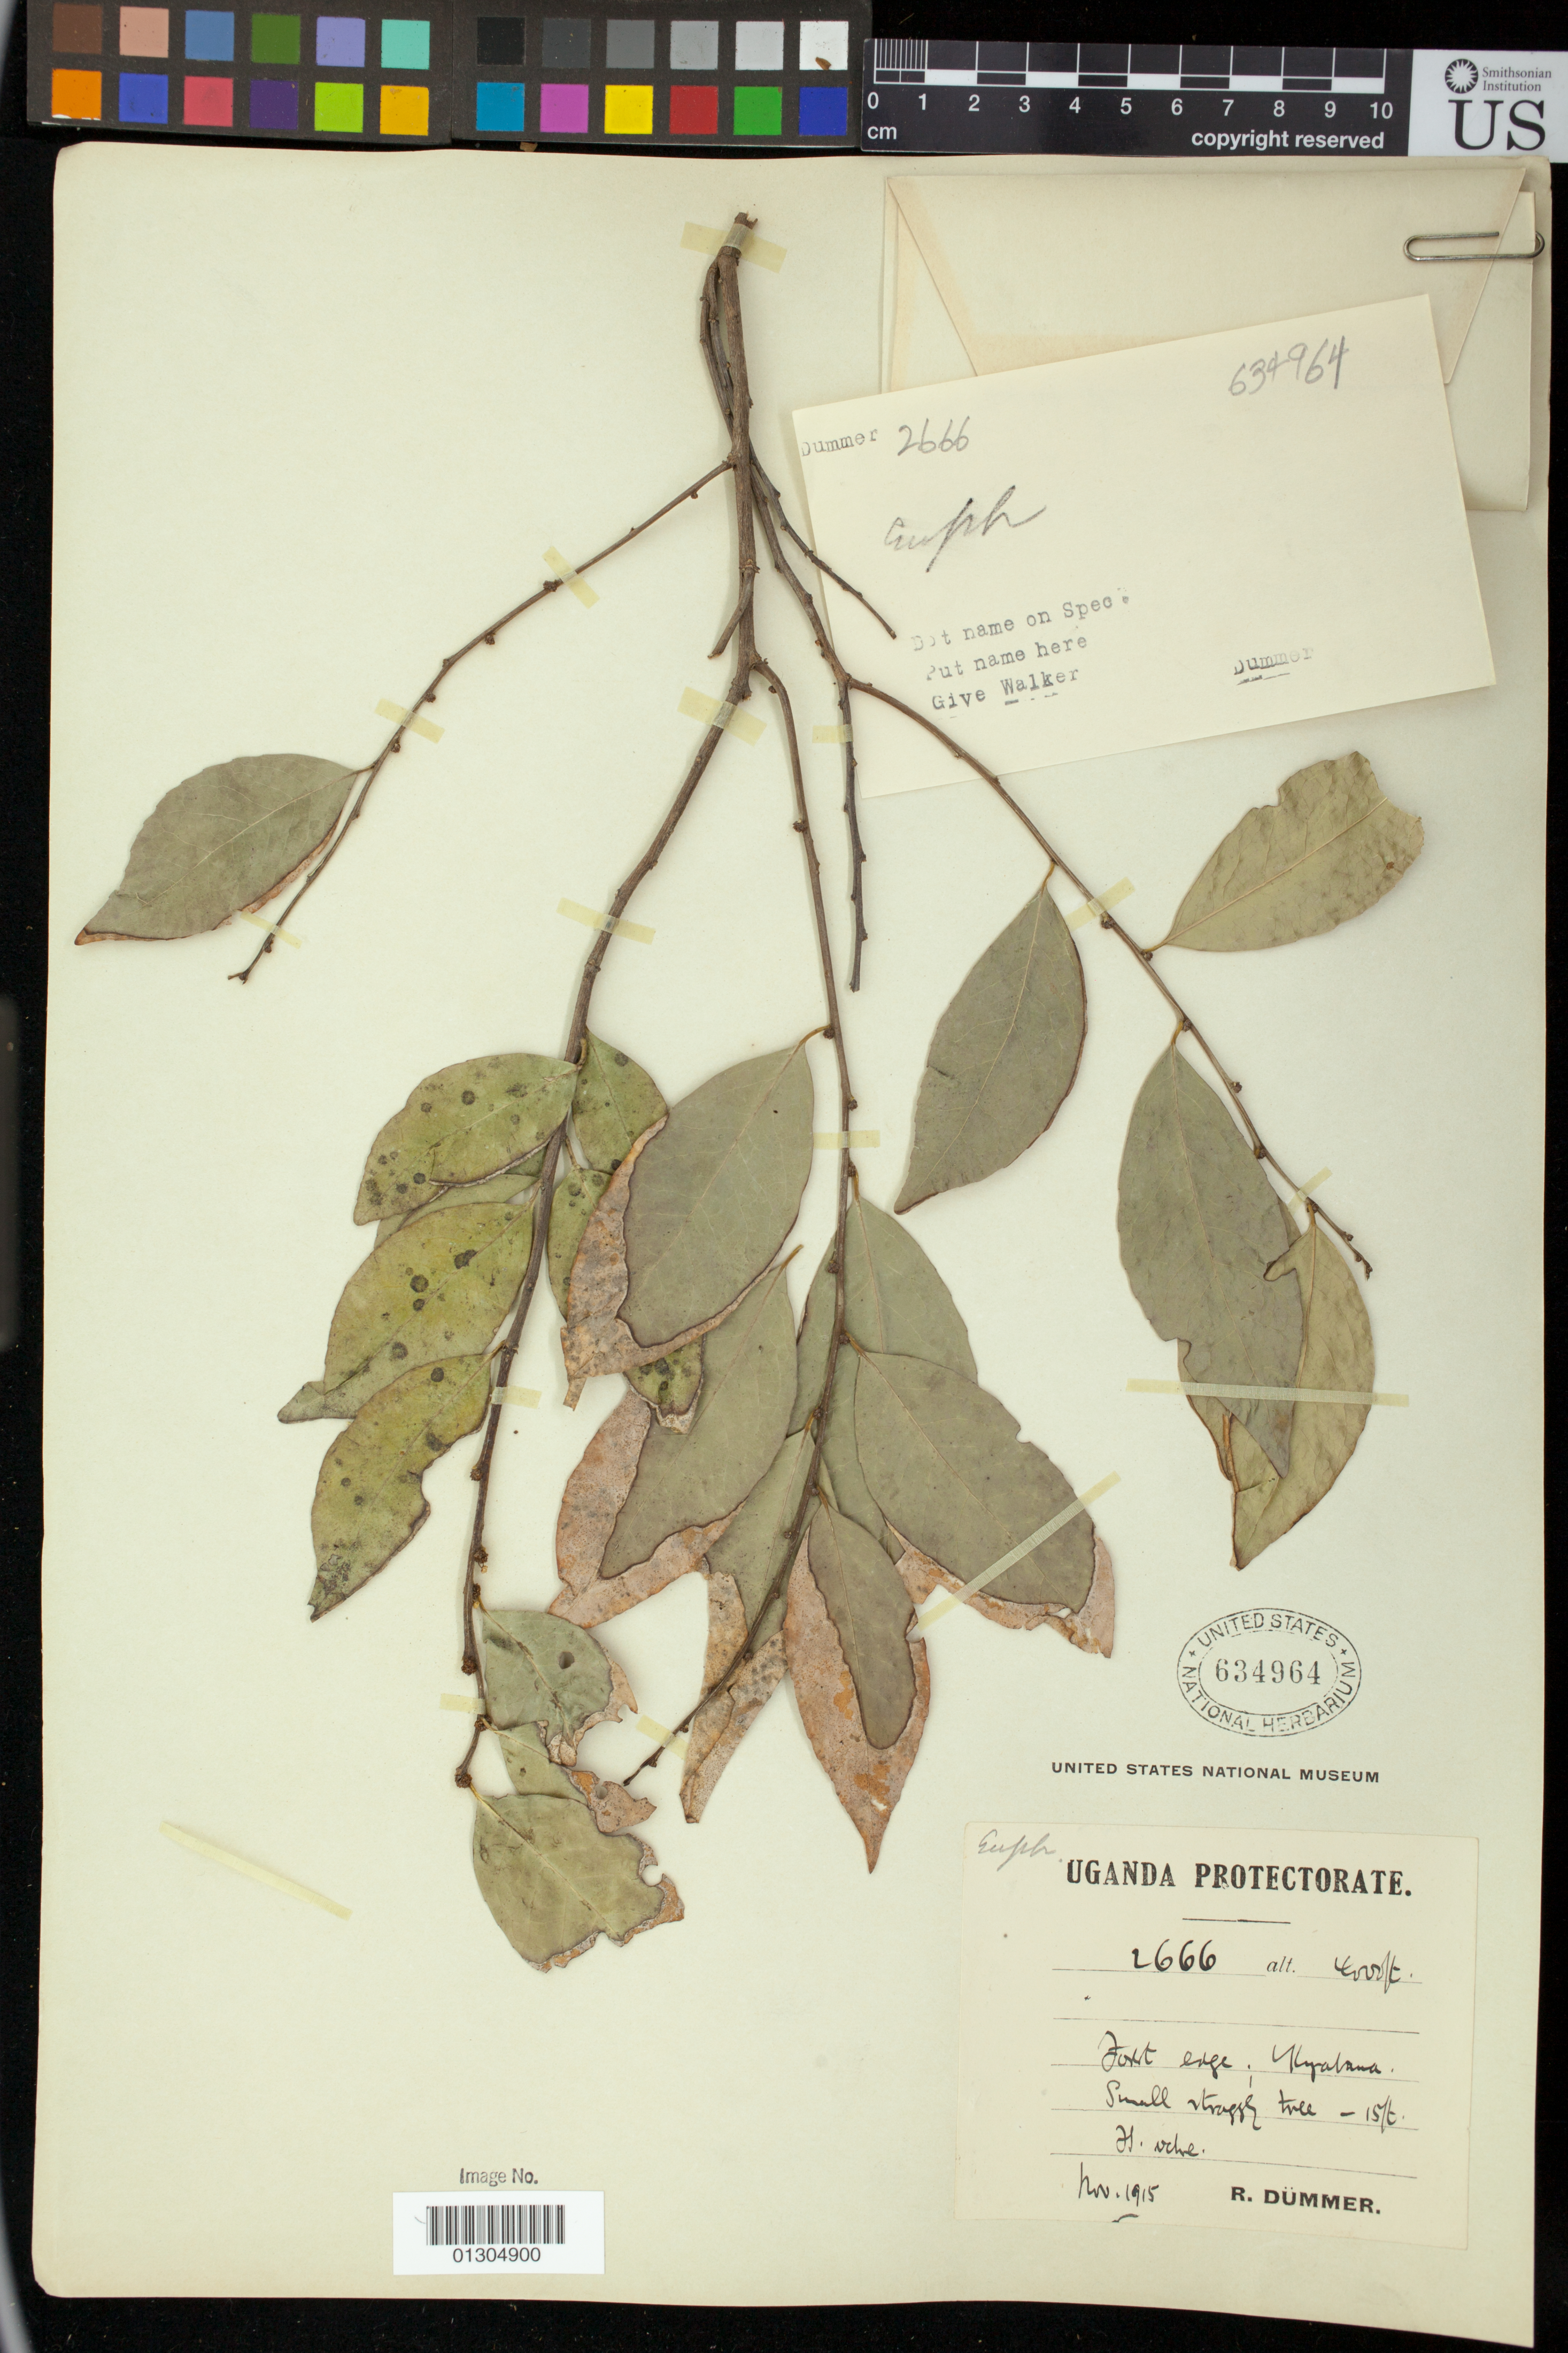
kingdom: Plantae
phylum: Tracheophyta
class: Magnoliopsida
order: Malpighiales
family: Euphorbiaceae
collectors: R. A. Dümmer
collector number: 2666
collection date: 1915-11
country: Uganda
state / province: Western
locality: Kyabama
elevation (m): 1219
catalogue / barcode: US 634964